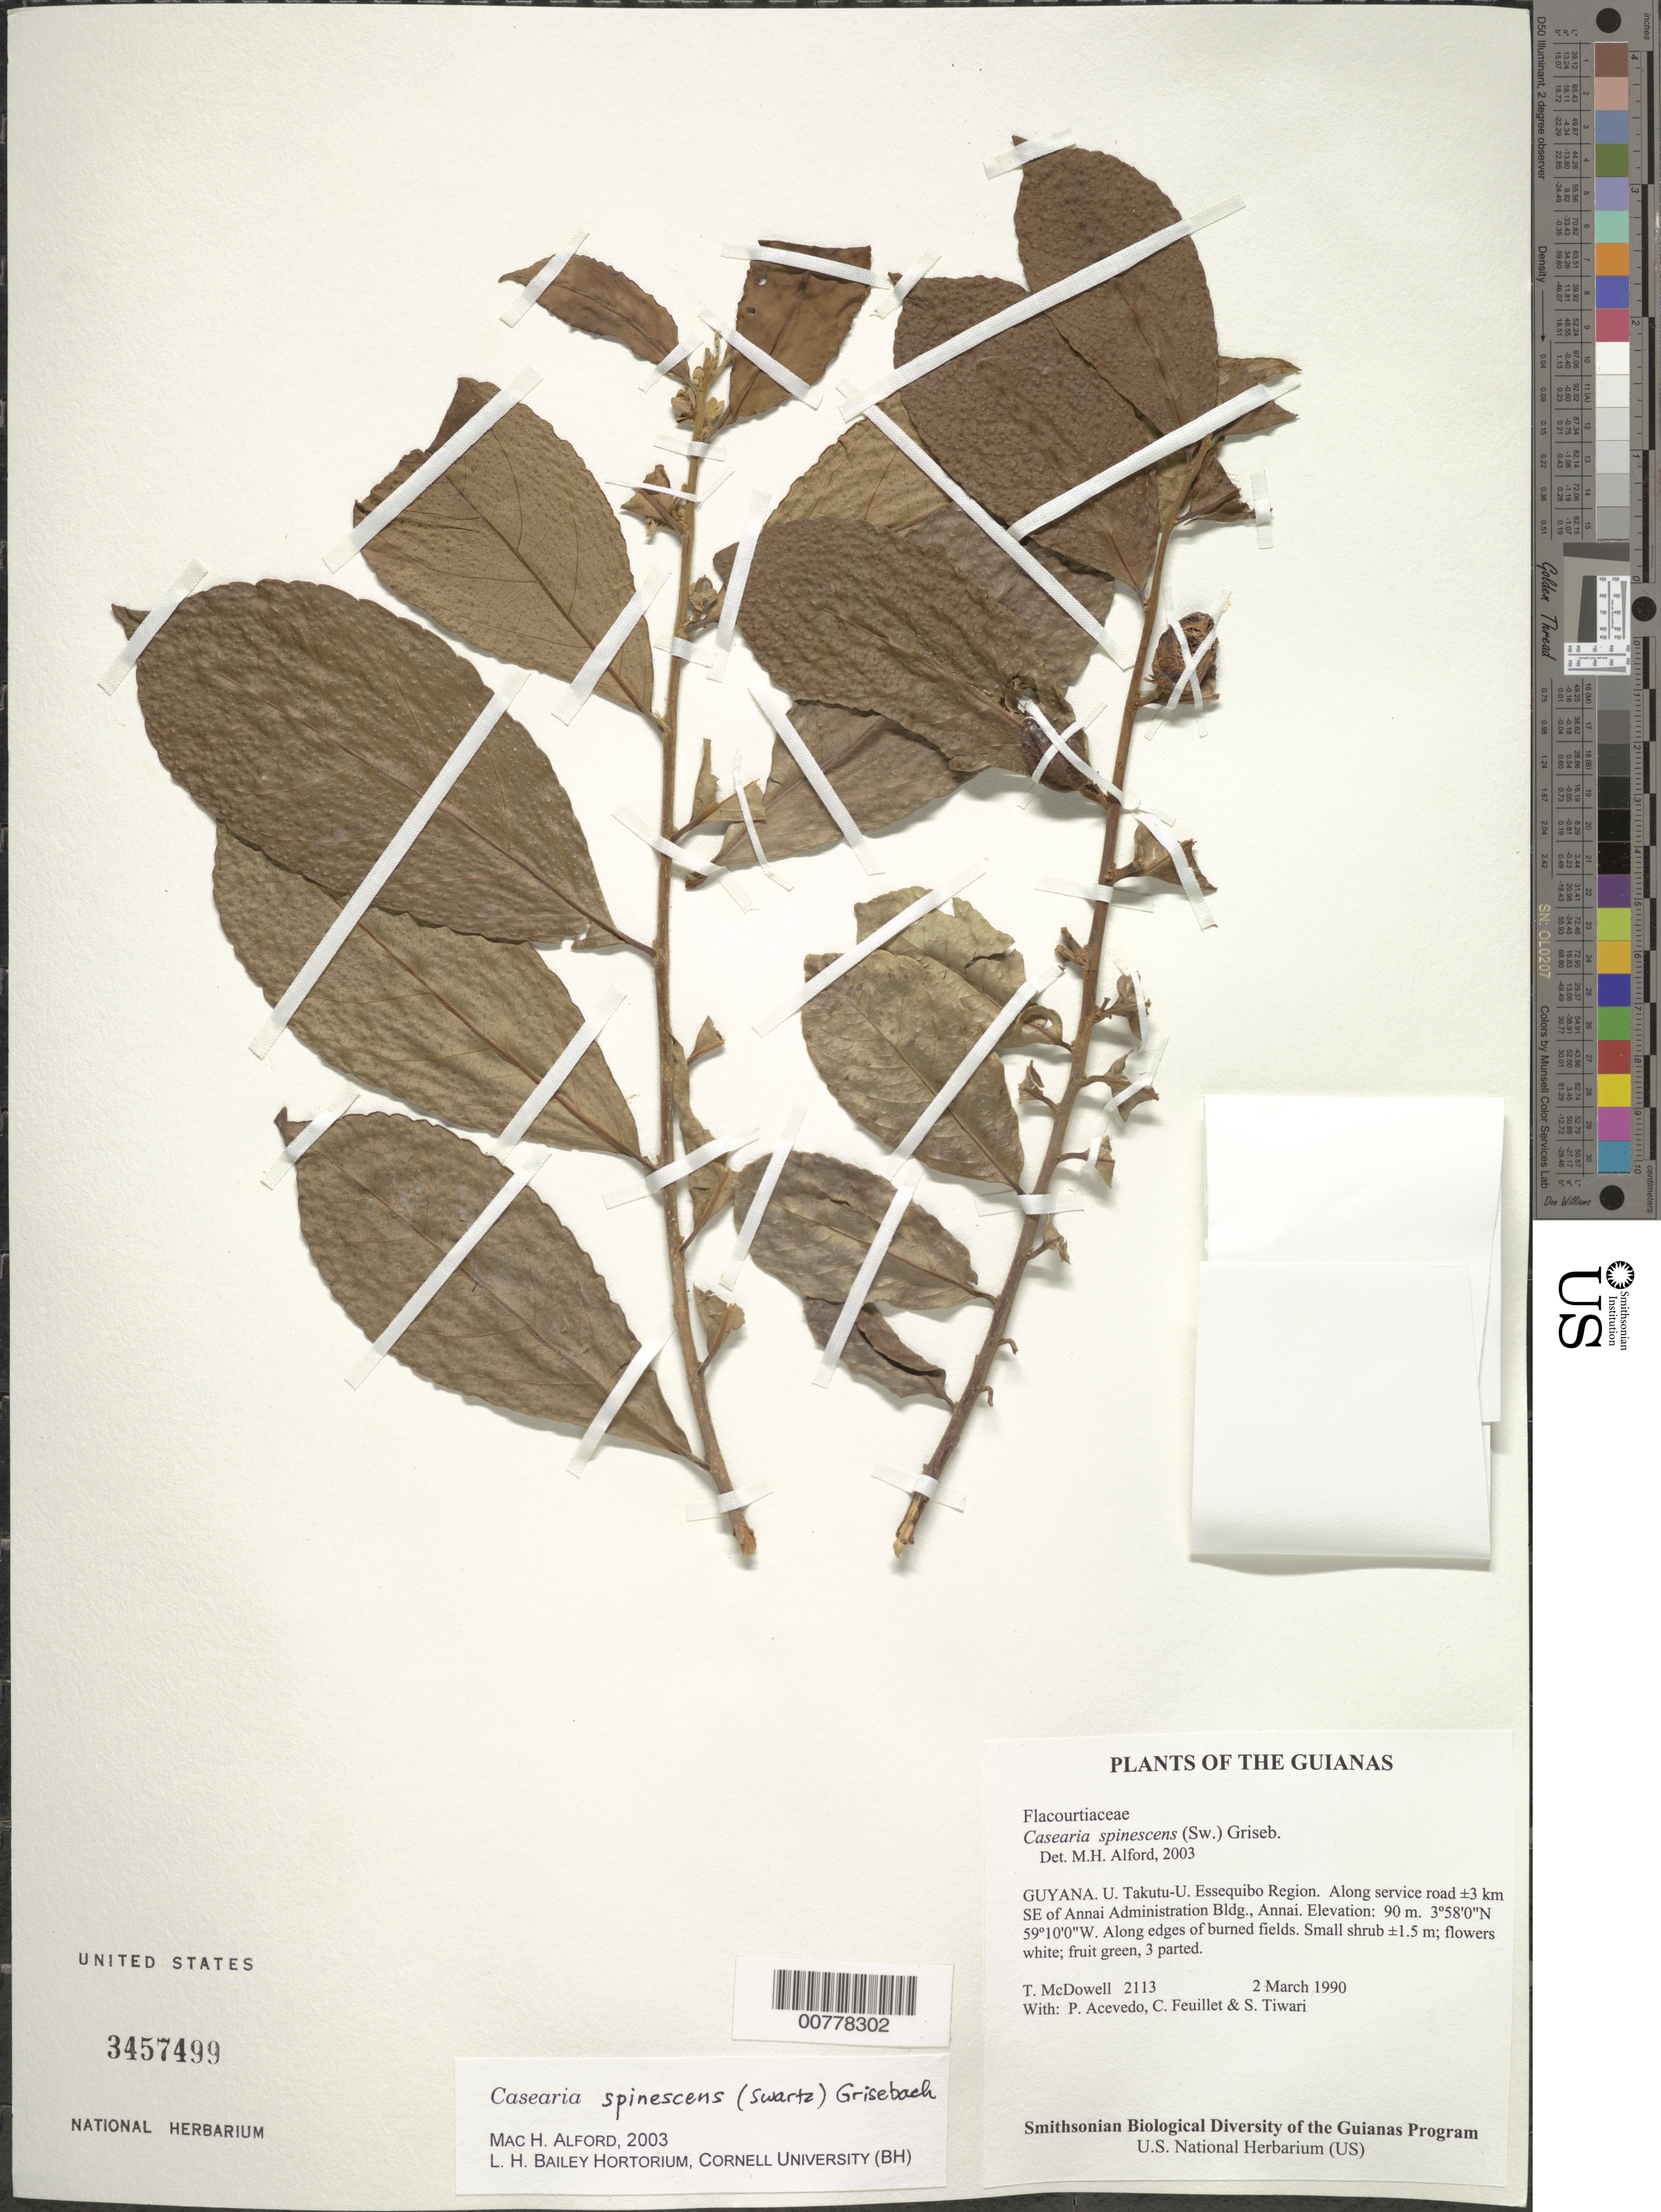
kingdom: Plantae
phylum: Tracheophyta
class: Magnoliopsida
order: Malpighiales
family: Salicaceae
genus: Casearia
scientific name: Casearia spinescens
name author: (Sw.) Griseb.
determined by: Alford, Mac Haverson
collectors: T. McDowell, P. Acevedo-Rodr., C. Feuillet & S. Tiwari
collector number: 2113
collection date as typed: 2 March 1990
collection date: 1990-03-02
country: Guyana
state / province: U. Takutu-U. Essequibo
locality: Along service road ±3 km SE of Annai Administration Bldg., Annai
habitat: Along edges of burned fields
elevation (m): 90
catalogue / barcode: US 3457499